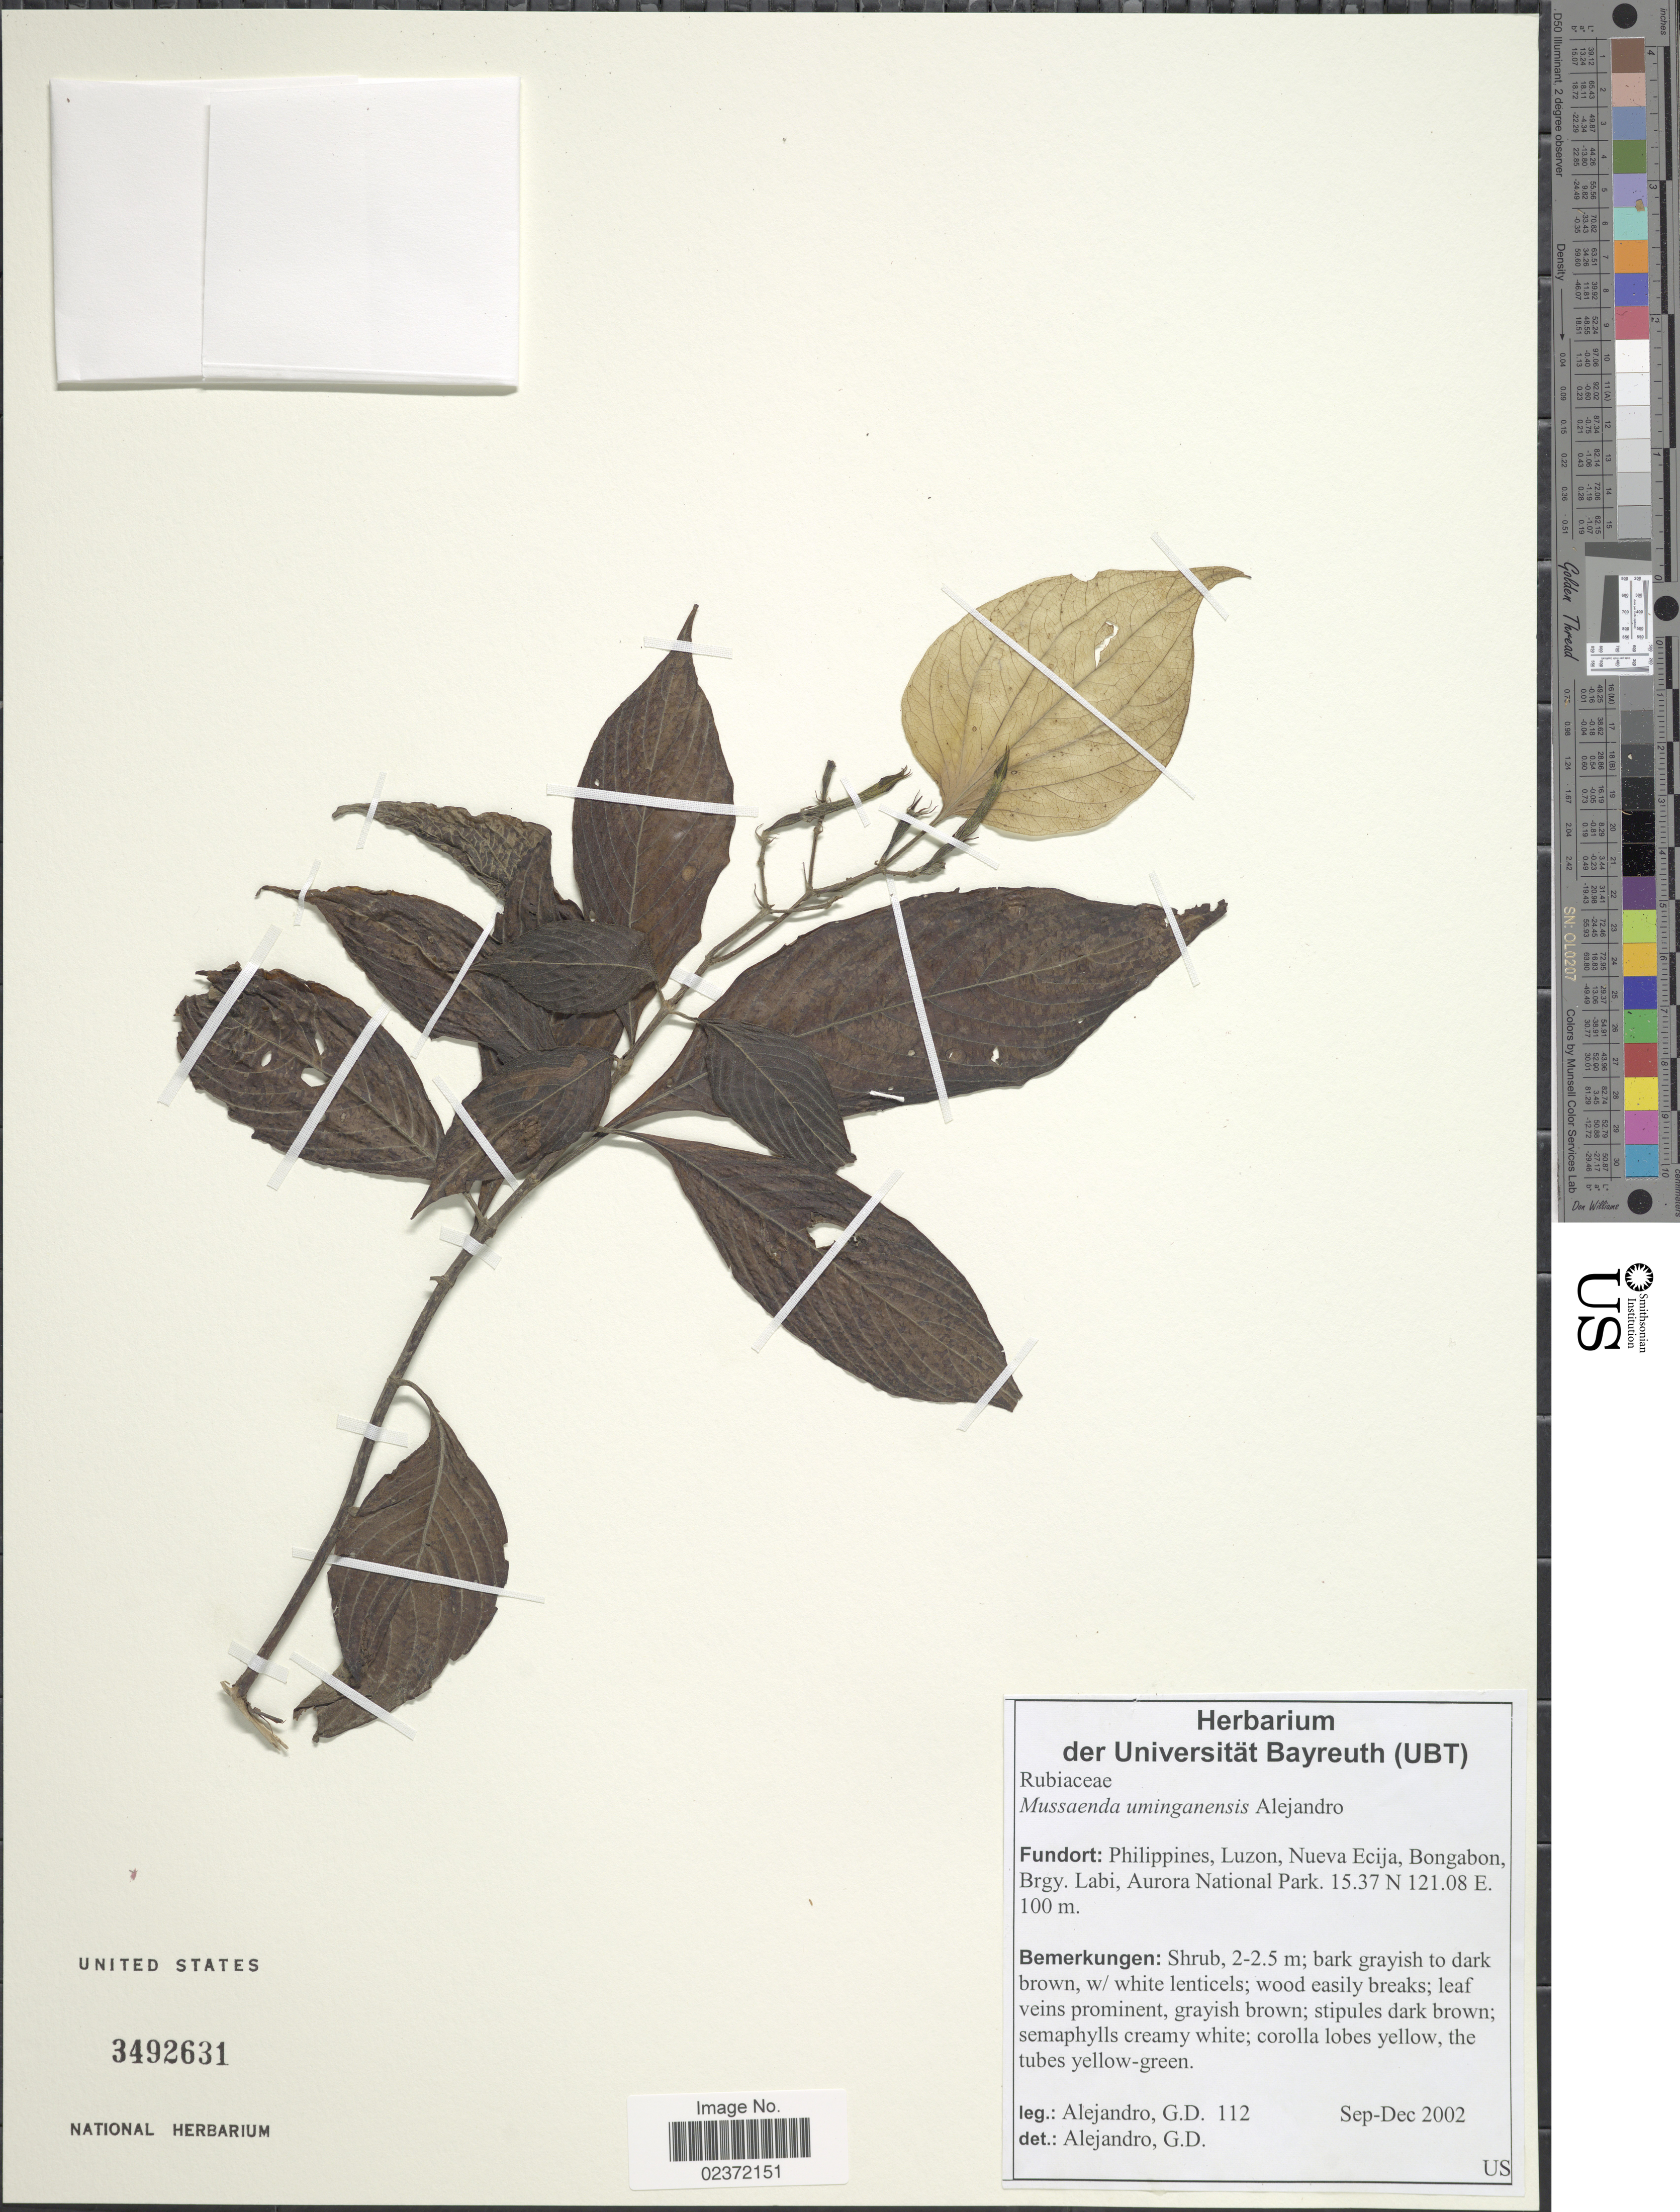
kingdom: Plantae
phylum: Tracheophyta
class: Magnoliopsida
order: Gentianales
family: Rubiaceae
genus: Mussaenda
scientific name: Mussaenda uminganensis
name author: Alejandro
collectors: G. J. D. Alejandro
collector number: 112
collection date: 2002-09/2002-12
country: Philippines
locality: Luzon, Nueva Ecija, Bongabon, Brgy., Labi, Aurora National Park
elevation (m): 100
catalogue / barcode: US 3492631